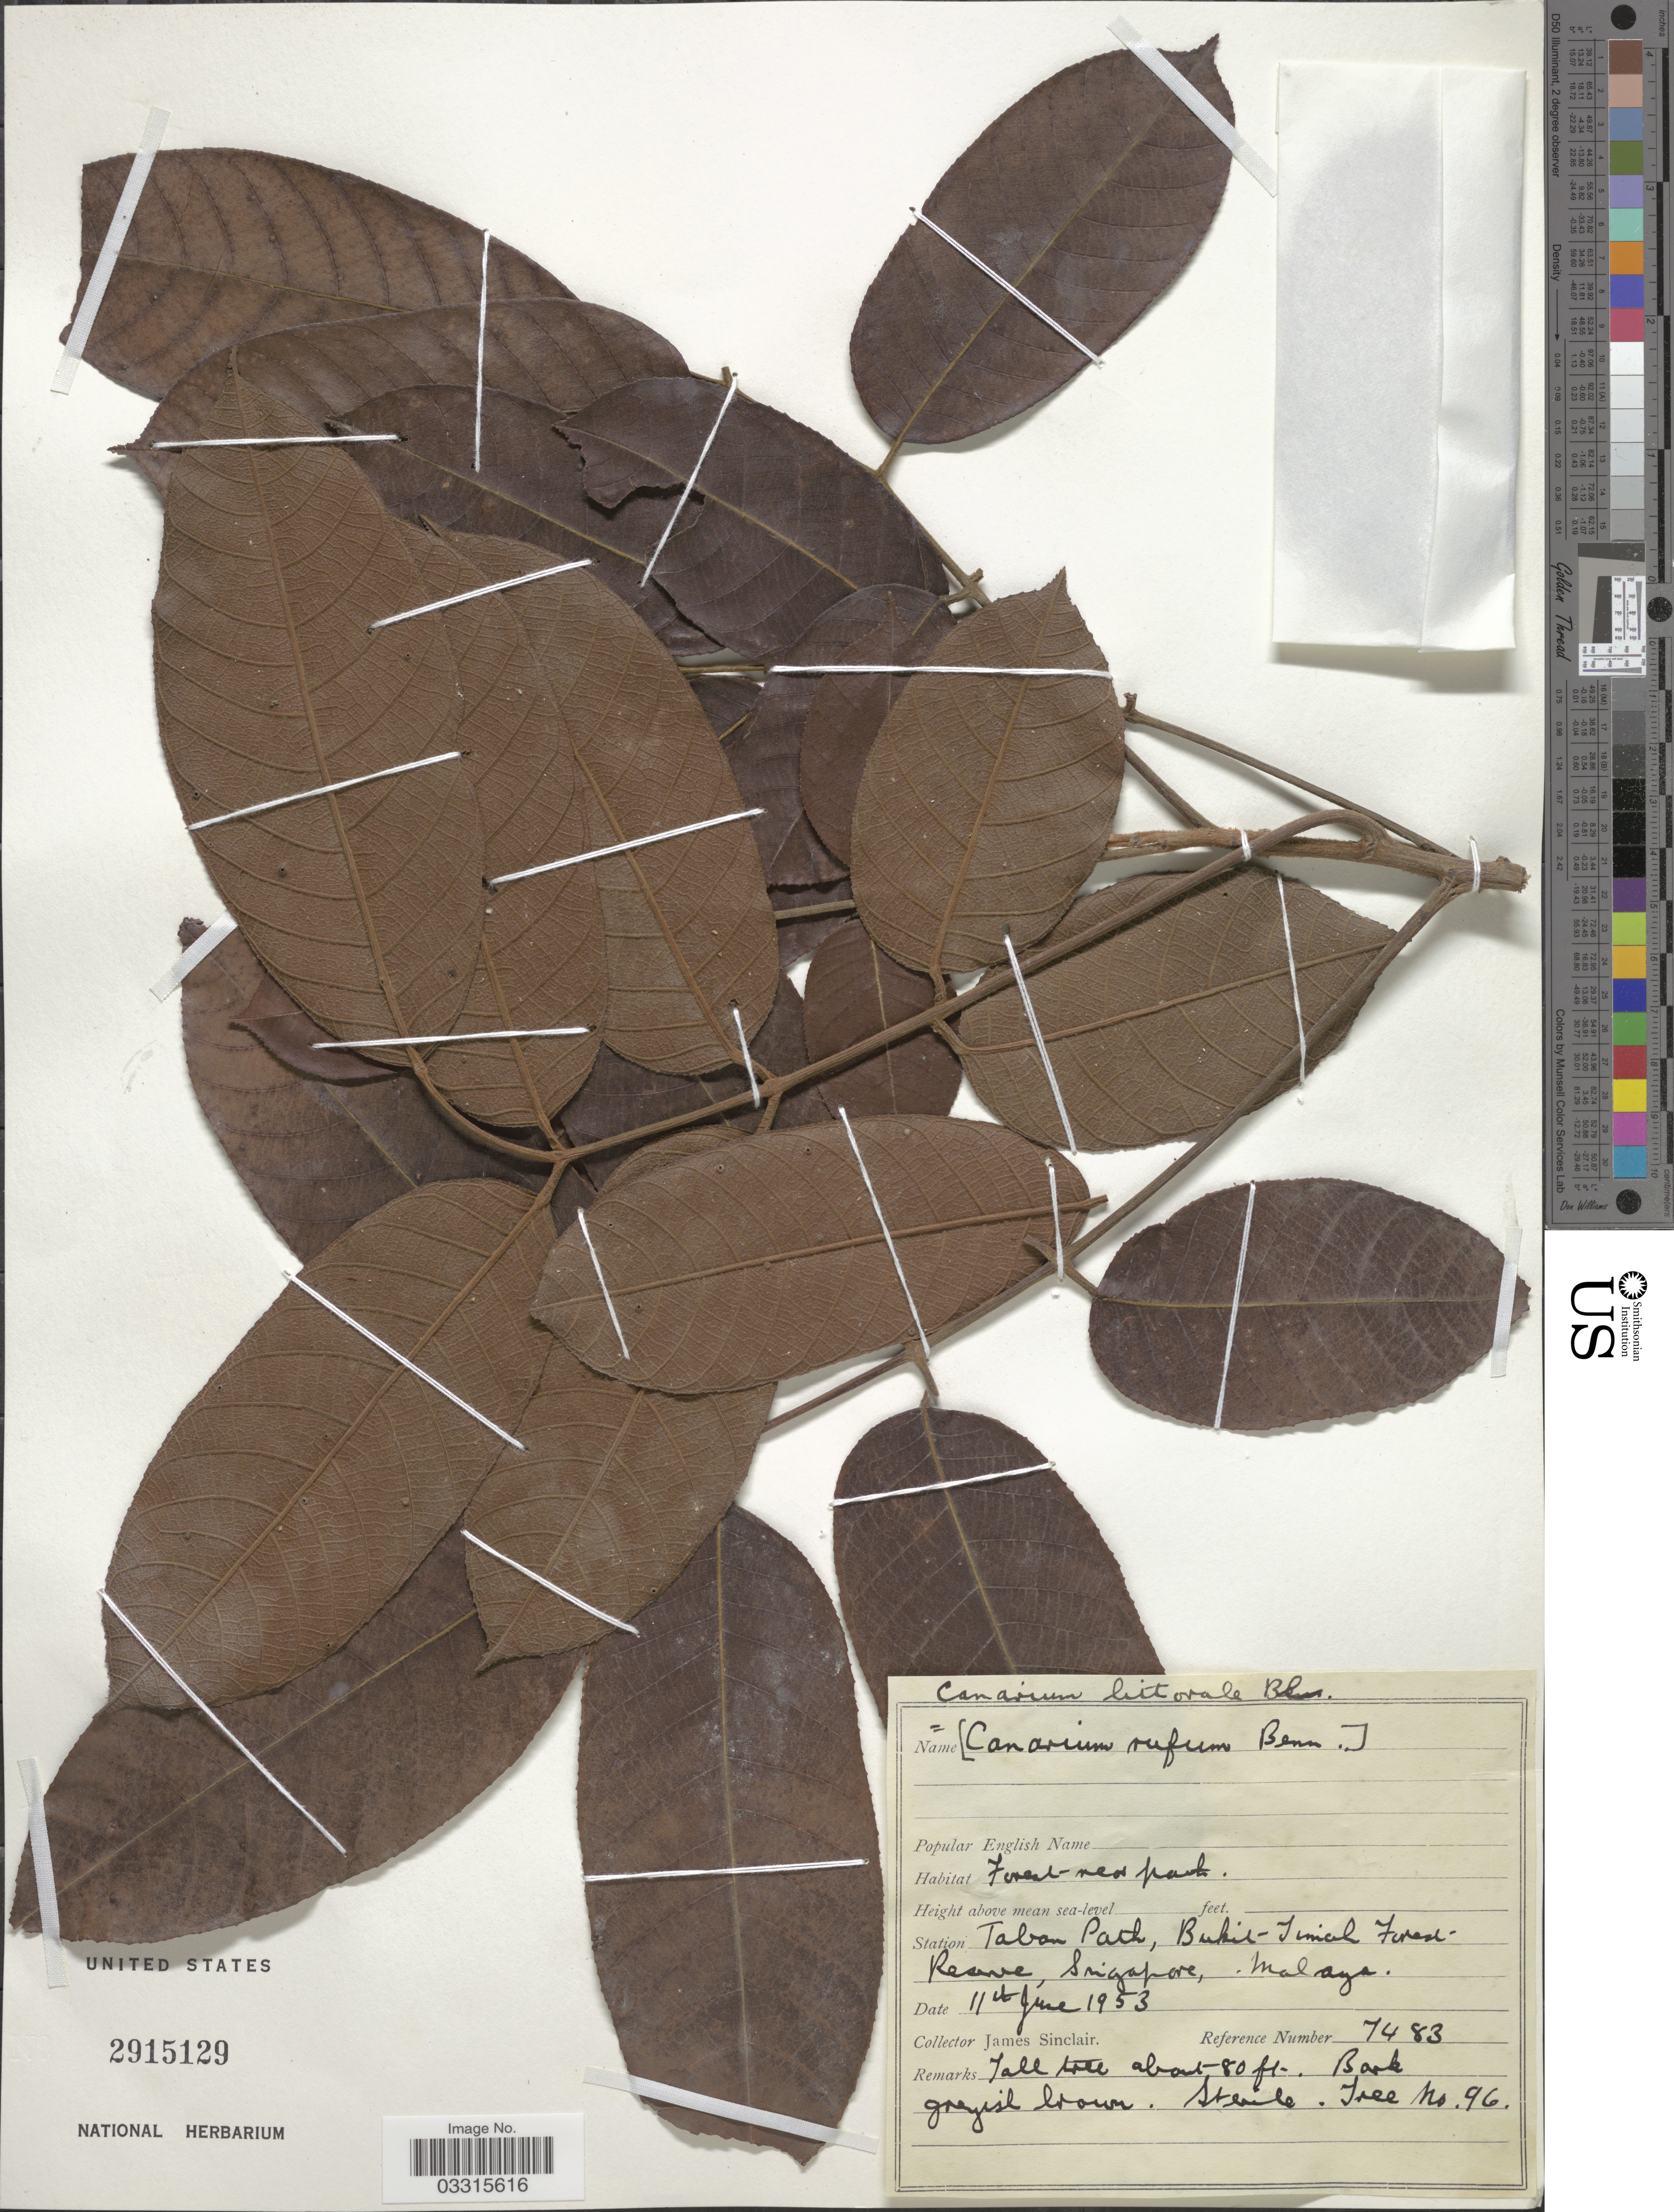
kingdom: Plantae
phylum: Tracheophyta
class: Magnoliopsida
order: Sapindales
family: Burseraceae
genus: Canarium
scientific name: Canarium littorale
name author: Blume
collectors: J. Sinclair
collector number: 7483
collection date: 1953-06-11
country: Singapore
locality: Taban Path, Bukit-Timah Forest Reserve, Malaya.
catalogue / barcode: US 2915129